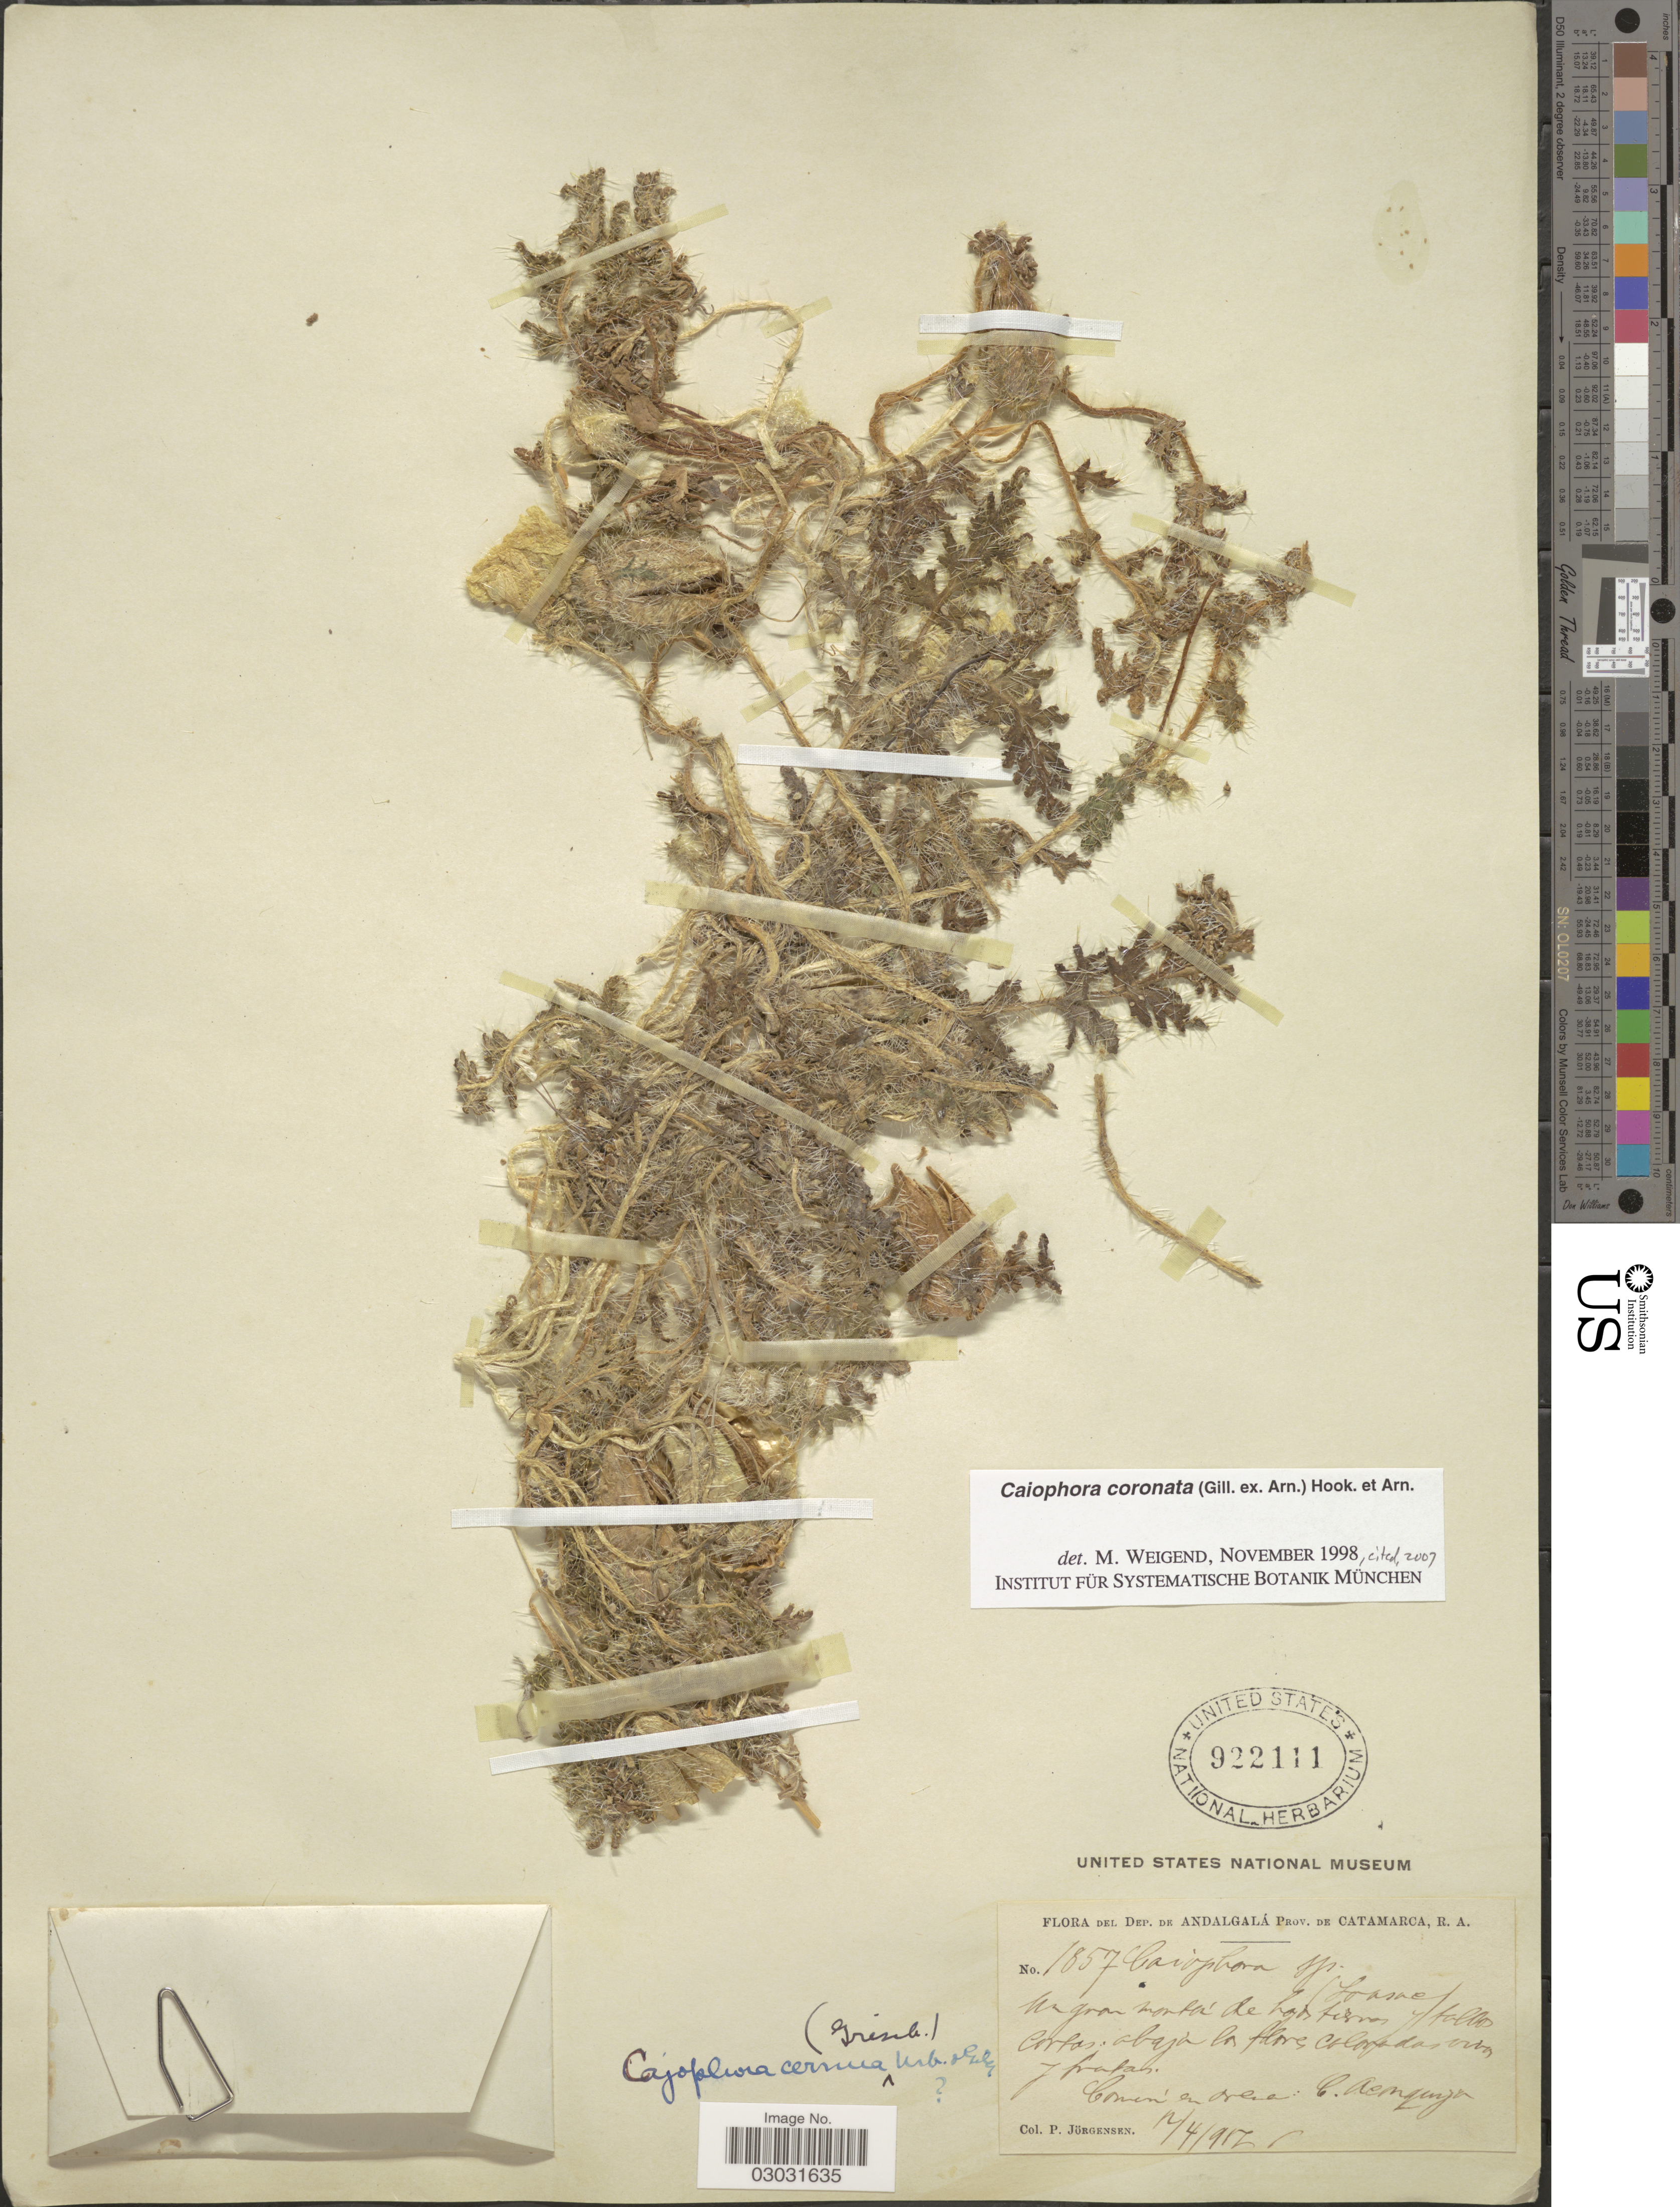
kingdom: Plantae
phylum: Tracheophyta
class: Magnoliopsida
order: Cornales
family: Loasaceae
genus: Caiophora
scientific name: Caiophora coronata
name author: (Gillies ex Arn.) Hook. & Arn.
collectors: P. Jörgensen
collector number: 1857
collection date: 1917-04-12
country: Argentina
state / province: Catamarca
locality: Dep. de Andalgalá, Prov. de Catamarca.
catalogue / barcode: US 922111